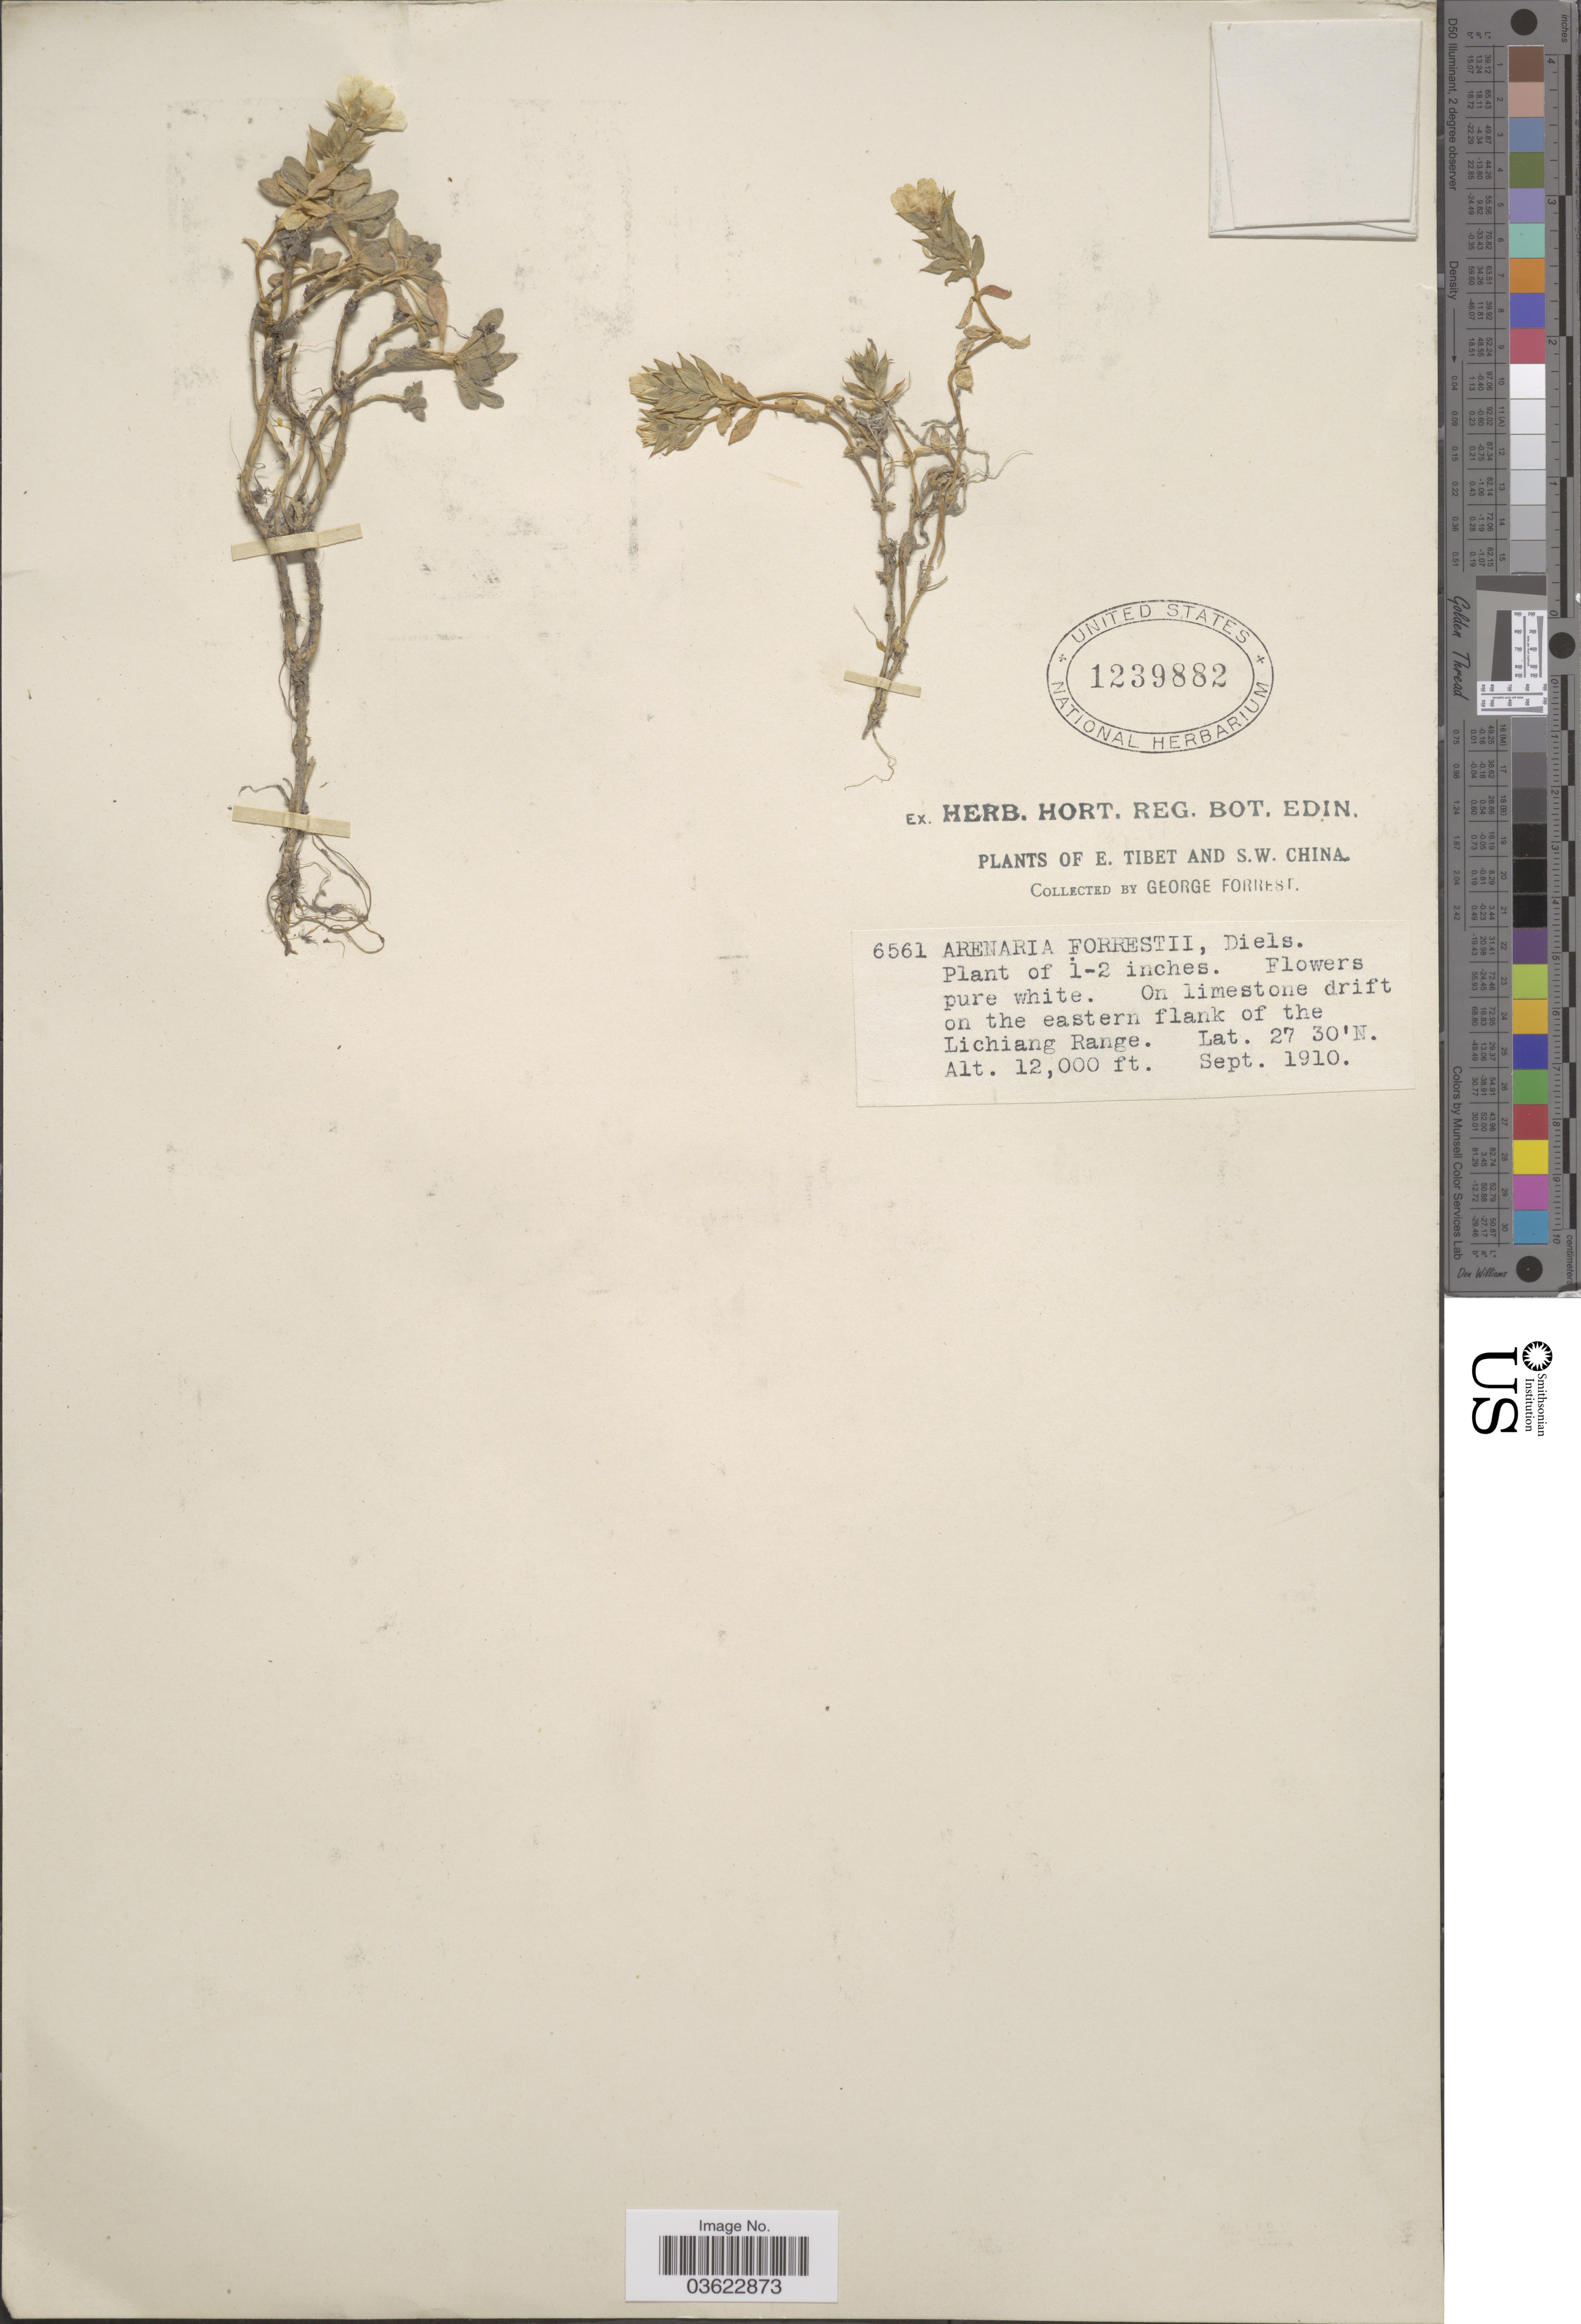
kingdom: Plantae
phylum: Tracheophyta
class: Magnoliopsida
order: Caryophyllales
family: Caryophyllaceae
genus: Shivparvatia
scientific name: Shivparvatia forrestii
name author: (Diels) Rabeler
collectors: G. Forrest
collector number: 6561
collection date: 1910-09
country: China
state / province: Xizang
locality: E. Tibet and S.W. China. On limestone drift on the eastern flank of the Lichiang Range.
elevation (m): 3658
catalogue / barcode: US 1239882